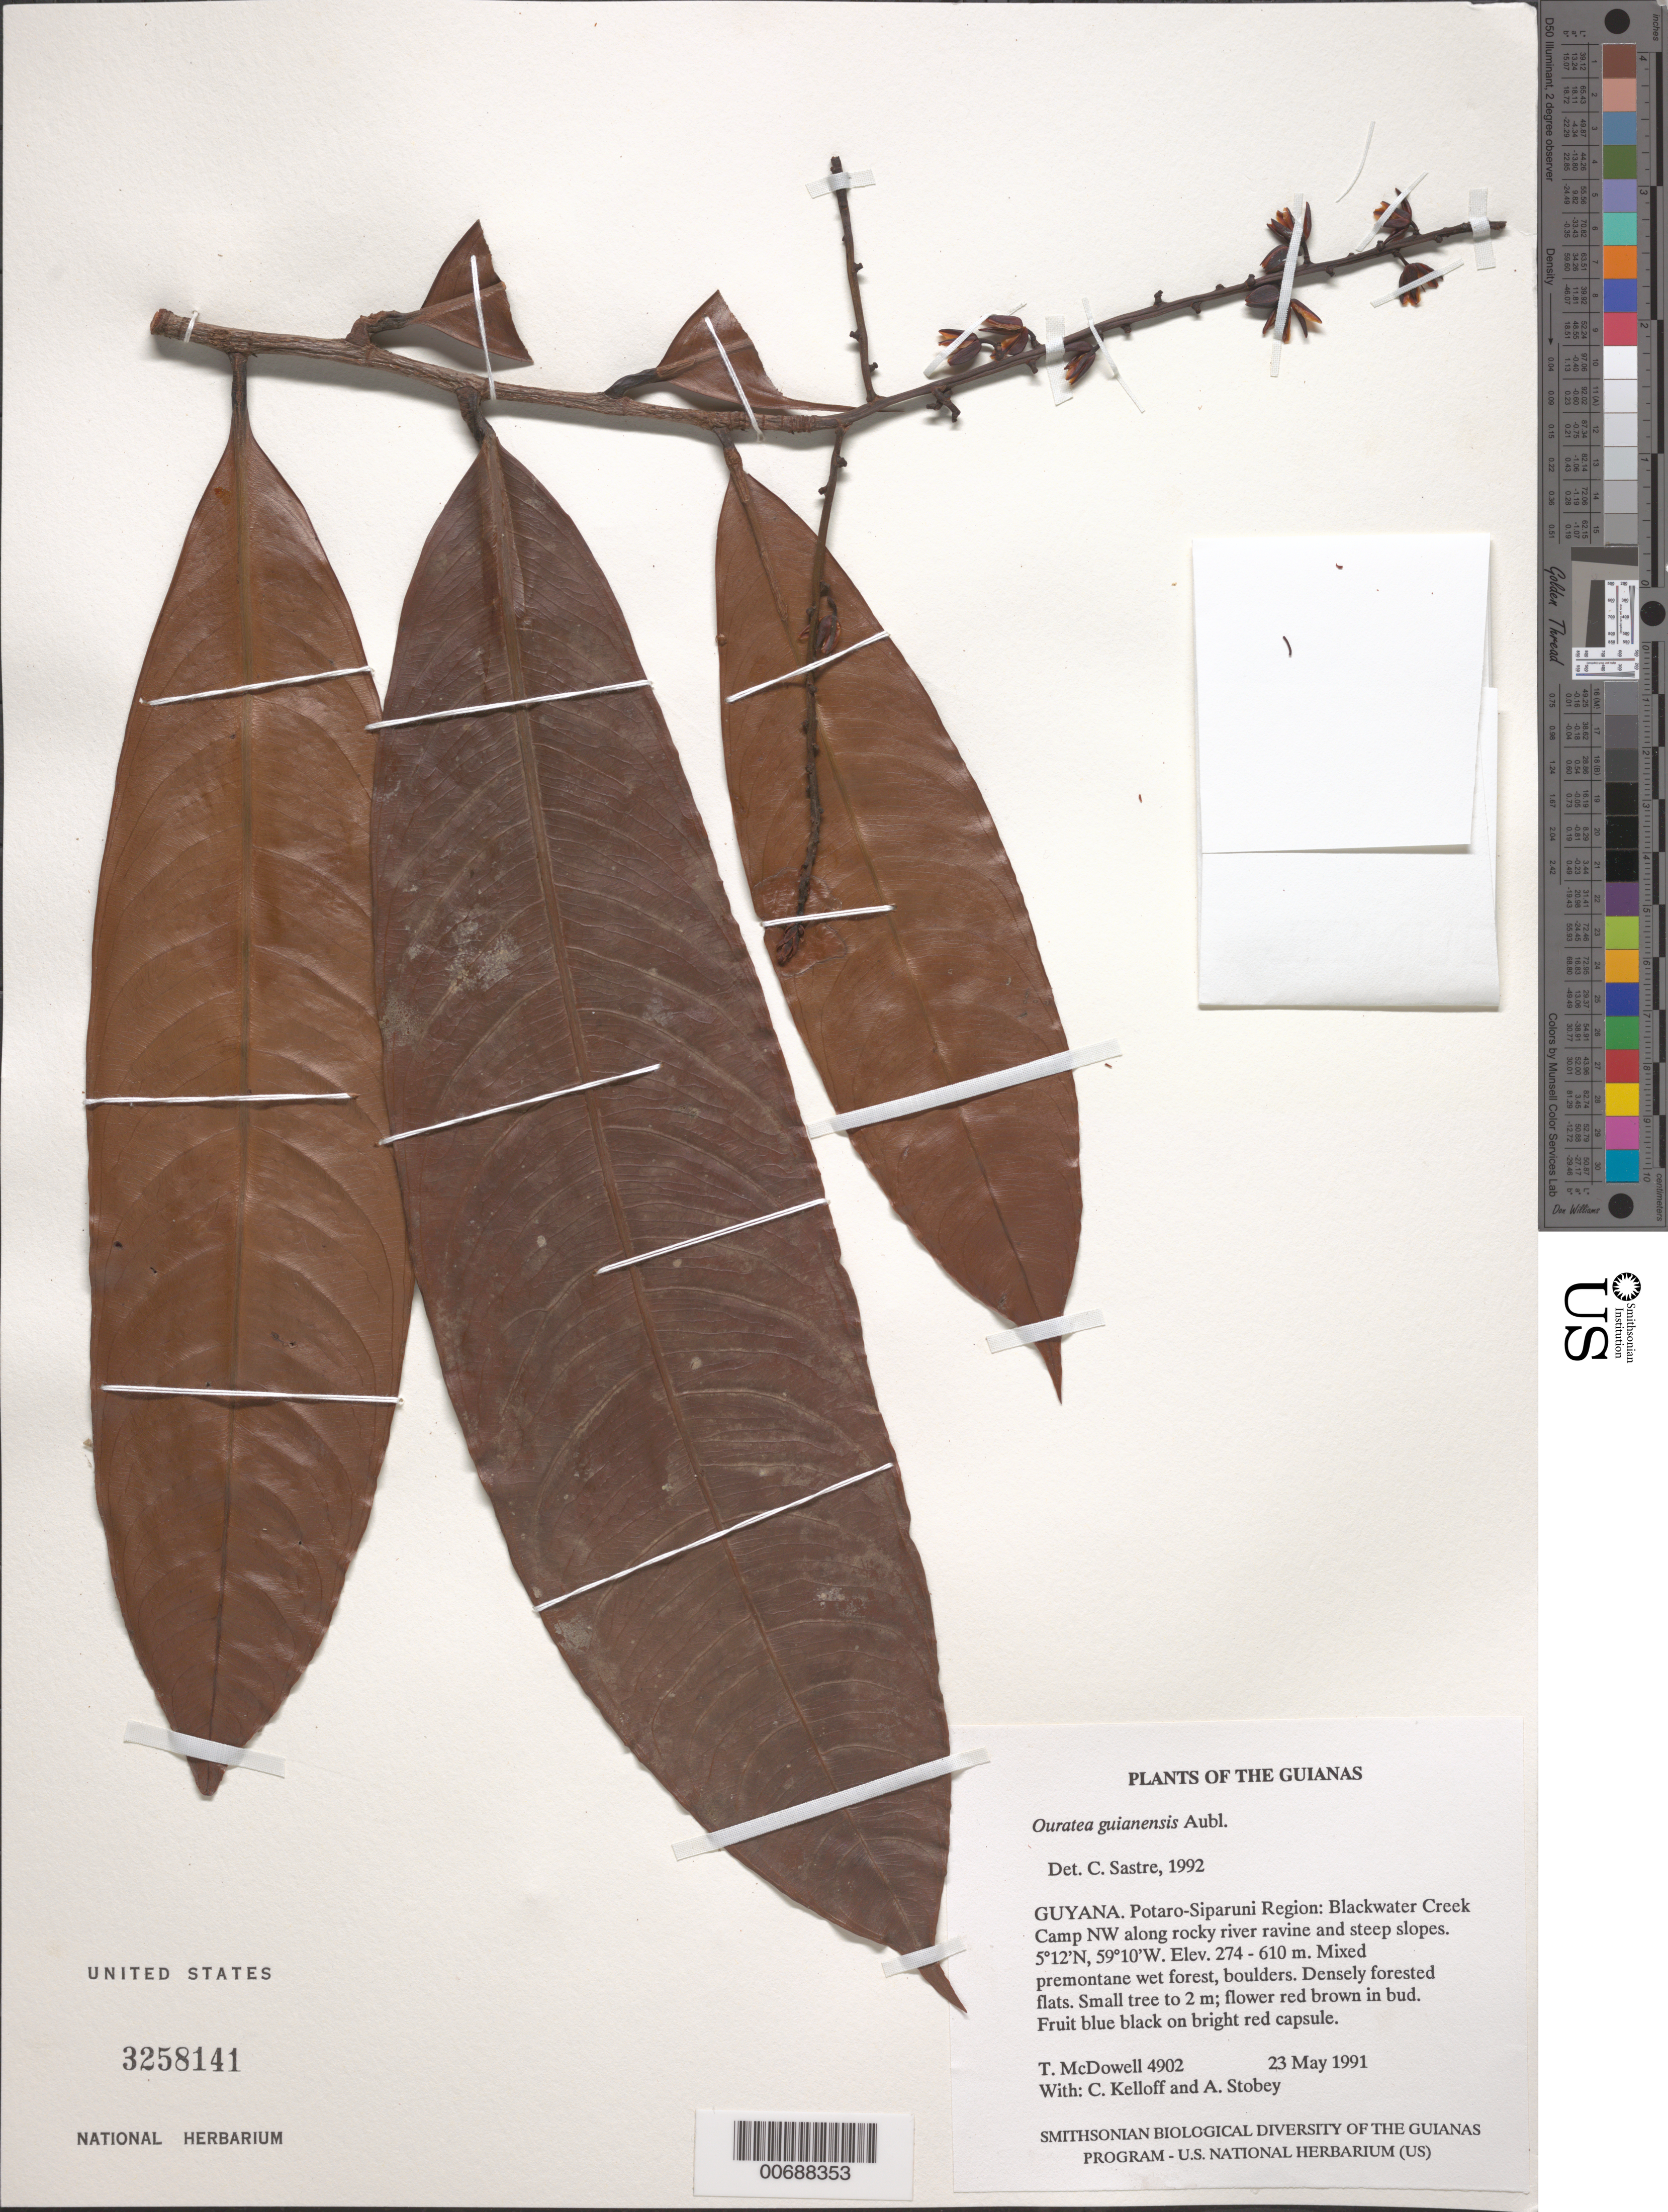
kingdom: Plantae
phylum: Tracheophyta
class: Magnoliopsida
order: Malpighiales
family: Ochnaceae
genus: Ouratea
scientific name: Ouratea guianensis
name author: Aubl.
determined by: Sastre, C. H. L.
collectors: T. McDowell, C. L. Kelloff & A. Stobey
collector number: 4902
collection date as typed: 23 May 1991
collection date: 1991-05-23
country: Guyana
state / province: Potaro-Siparuni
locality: Blackwater Creek Camp NW along ravine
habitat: Rocky river ravine, steep slopes. Mixed premontane wet forest, boulders. Densely forested flats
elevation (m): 274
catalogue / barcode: US 3258141